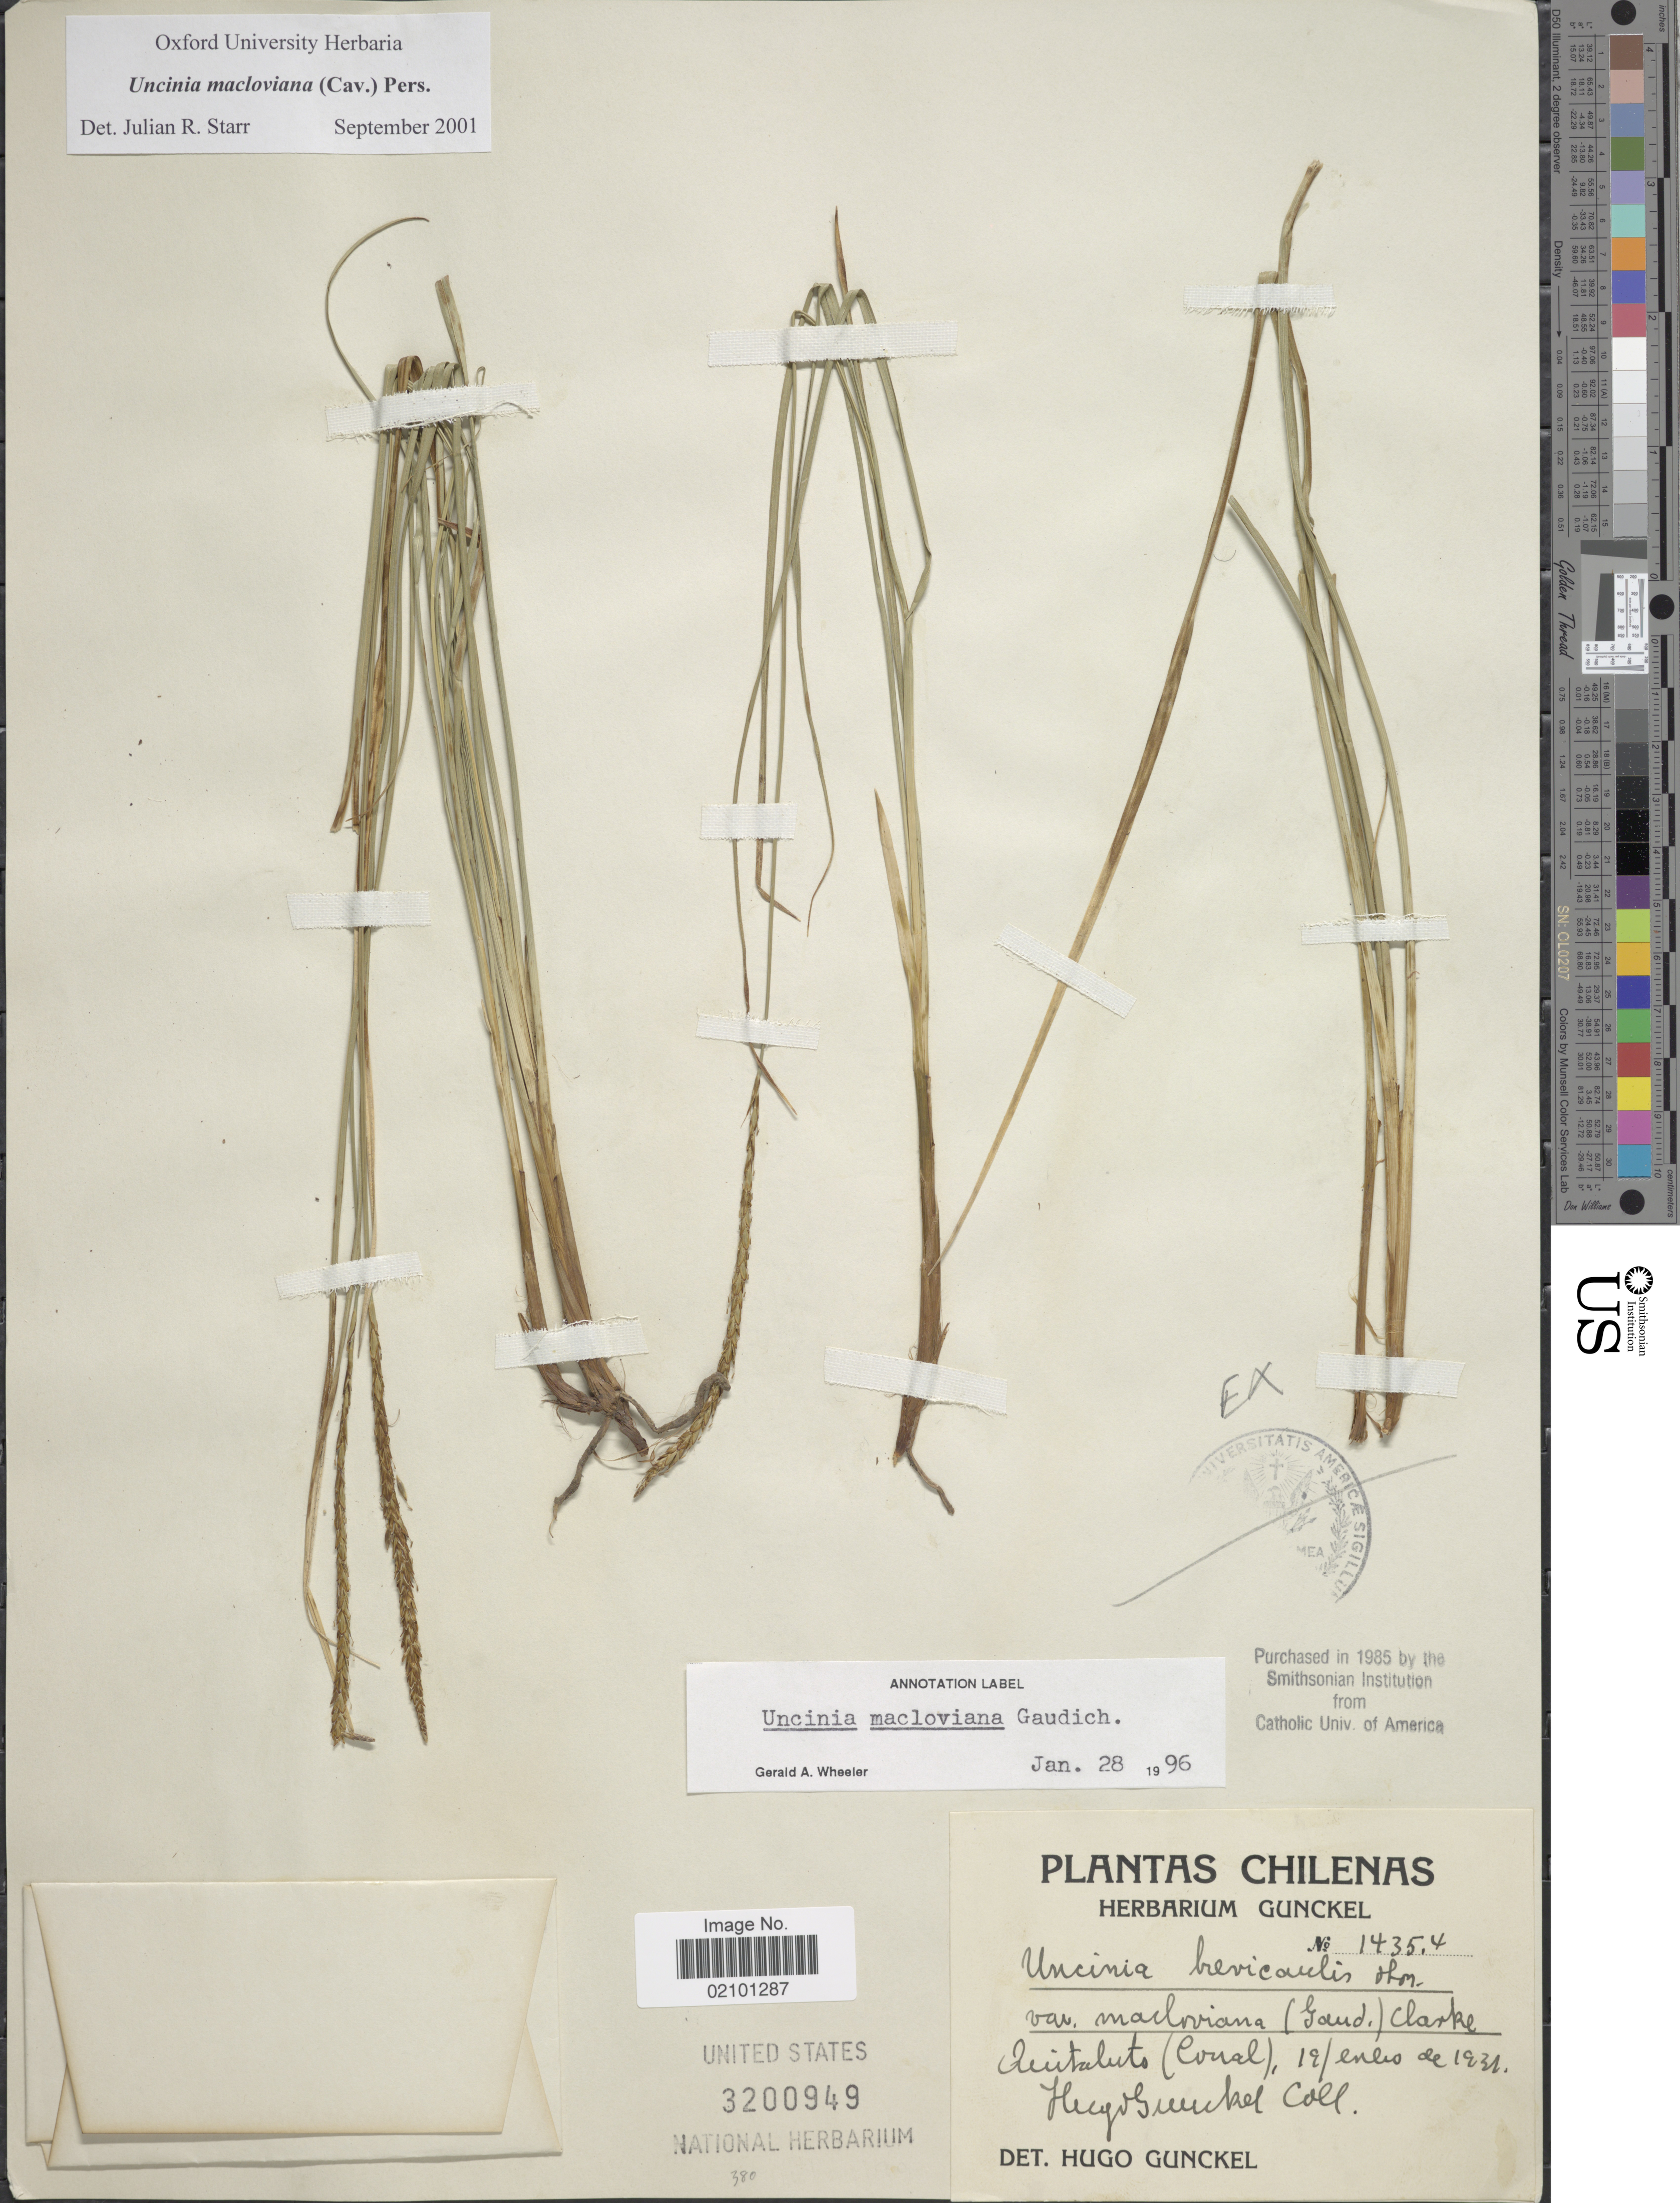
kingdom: Plantae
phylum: Tracheophyta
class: Liliopsida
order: Poales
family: Cyperaceae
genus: Carex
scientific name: Carex delacosta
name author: Kuntze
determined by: Jimnéz-Mejias, Pedro, (UPOS), Universidad Pablo de Olavide (SPAIN)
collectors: H. Gunckel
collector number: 14354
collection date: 1931-01-19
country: Chile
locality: Quitaluto (Corral)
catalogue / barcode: US 3200949